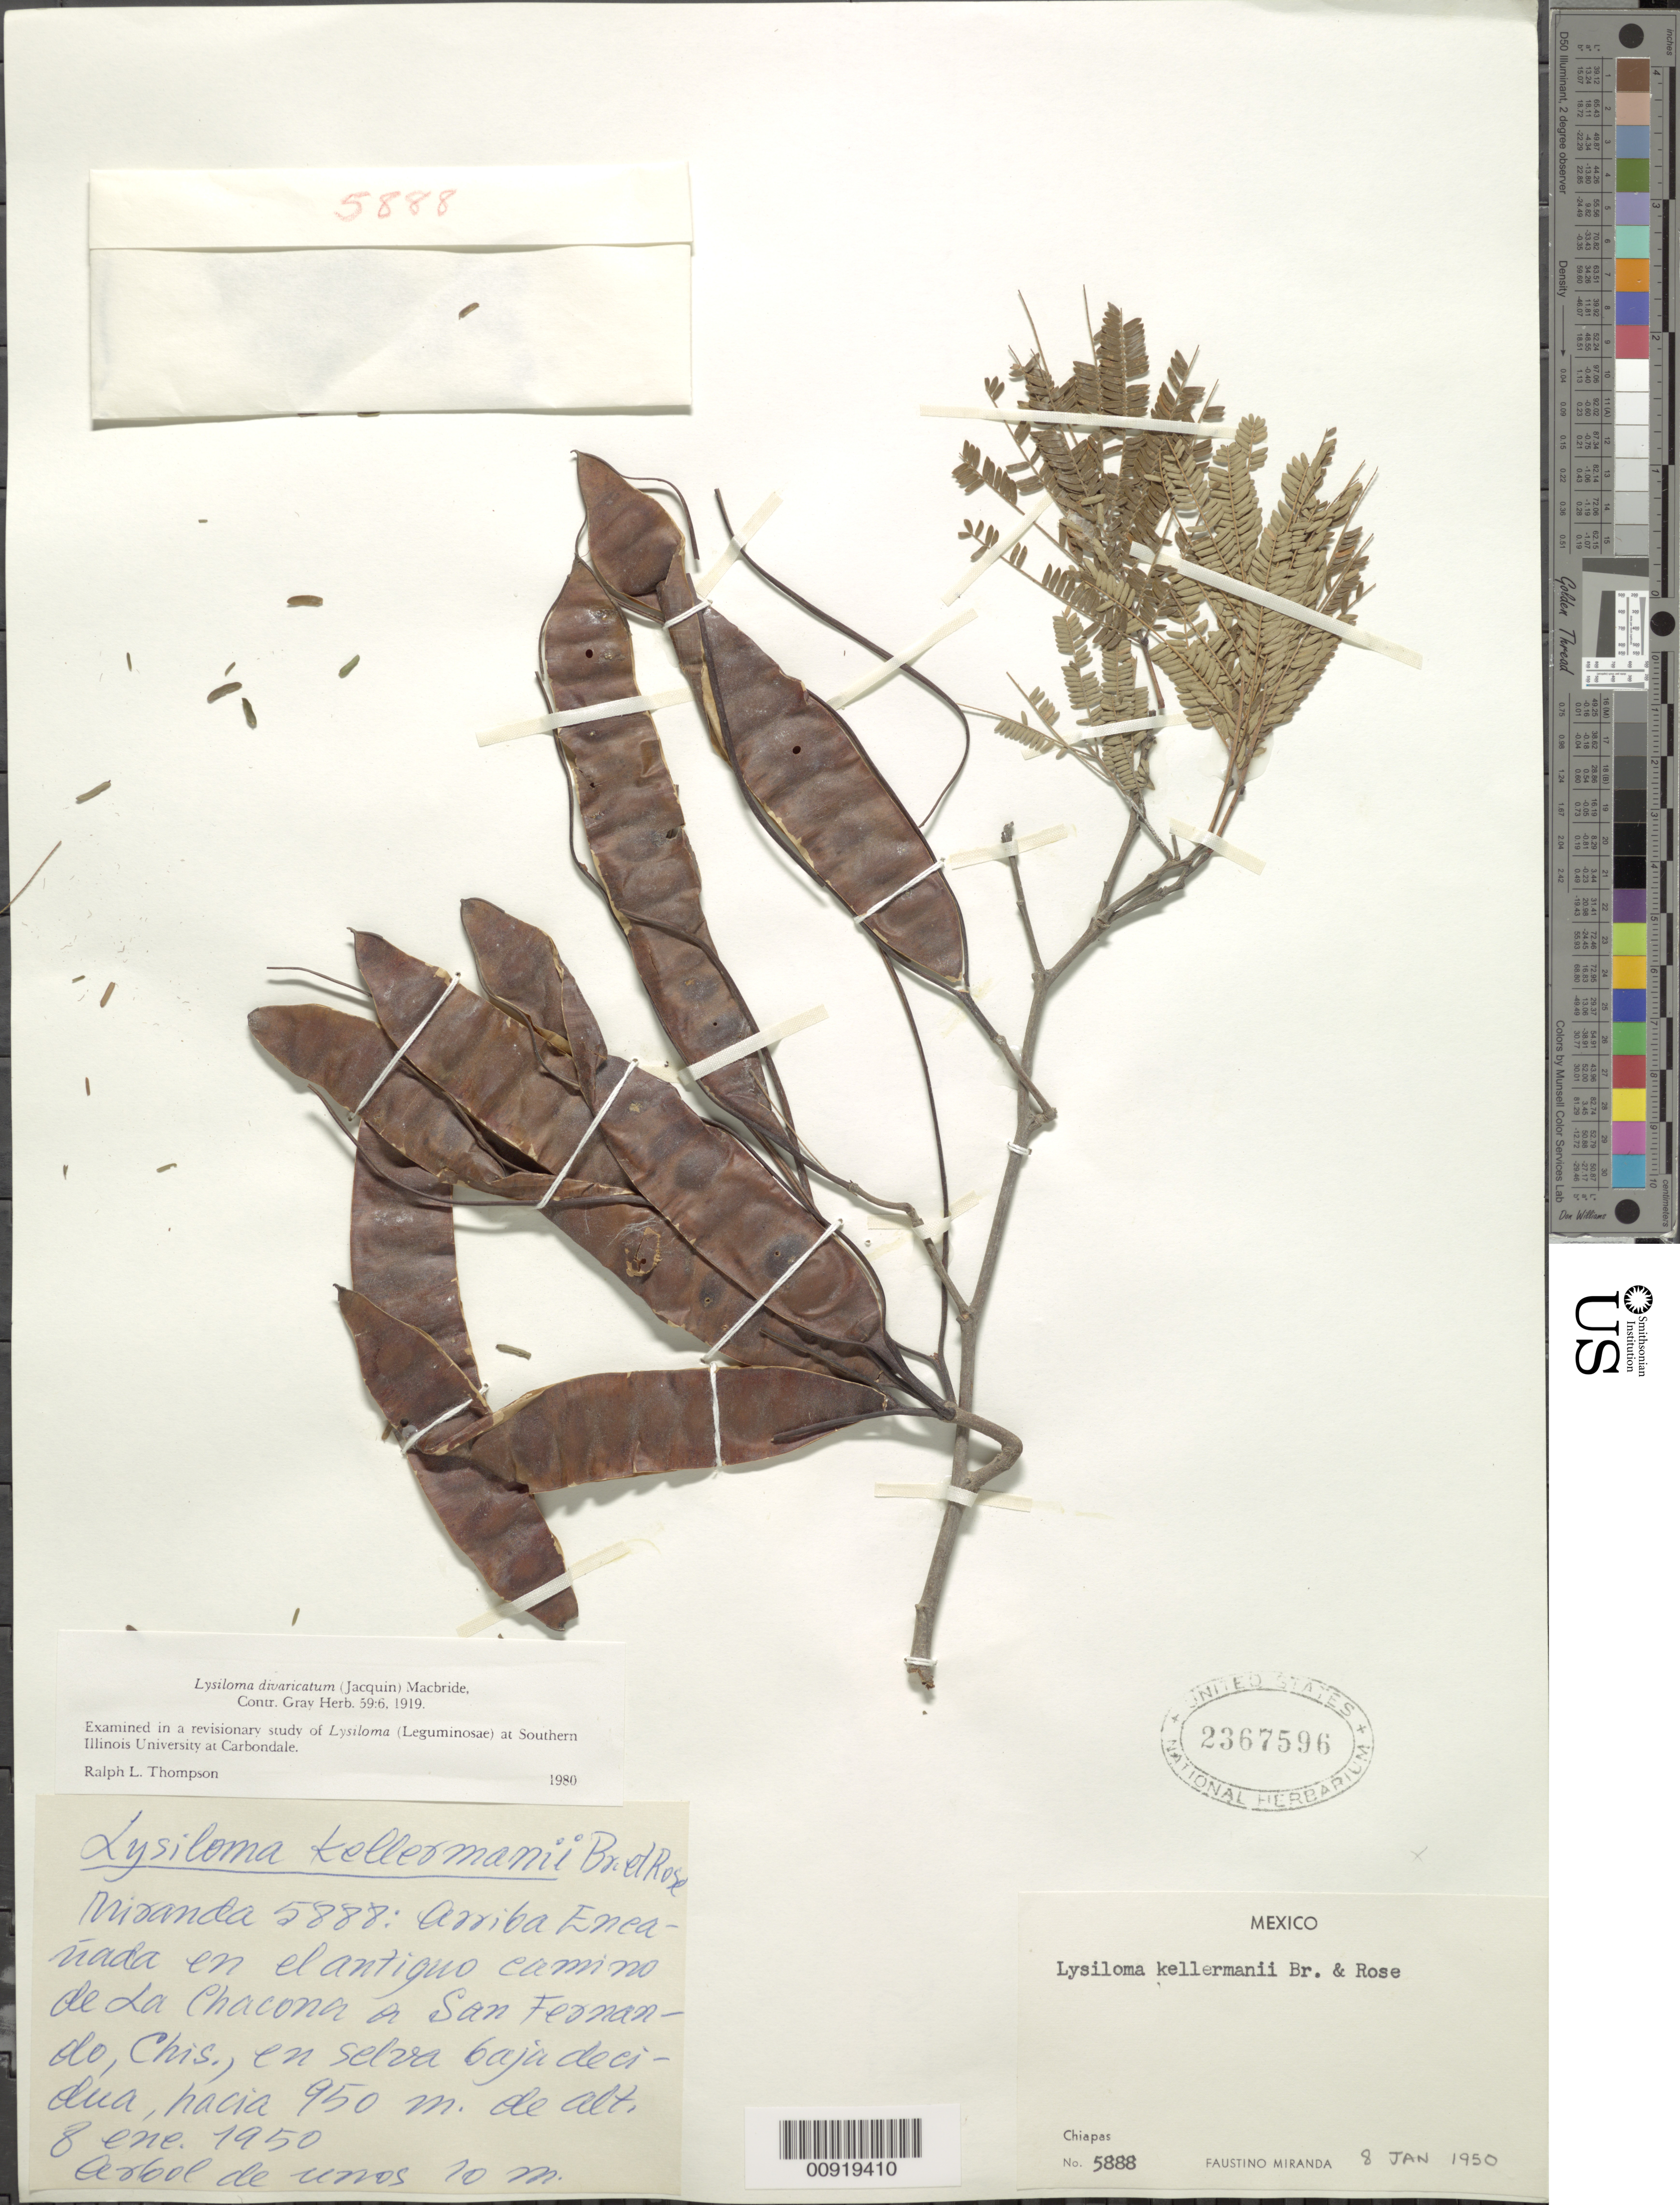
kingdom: Plantae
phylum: Tracheophyta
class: Magnoliopsida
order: Fabales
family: Fabaceae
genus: Lysiloma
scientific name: Lysiloma divaricatum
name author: (Jacq.) J.F. Macbr.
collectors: Miranda G., F.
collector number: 5888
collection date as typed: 08 Jan 1950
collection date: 1950-01-08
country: Mexico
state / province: Chiapas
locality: Arriba Encañada en el antiguo camino de La Chacona a San Fernando, Chiapas.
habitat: En selva baja decidua.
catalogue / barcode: US 2367596